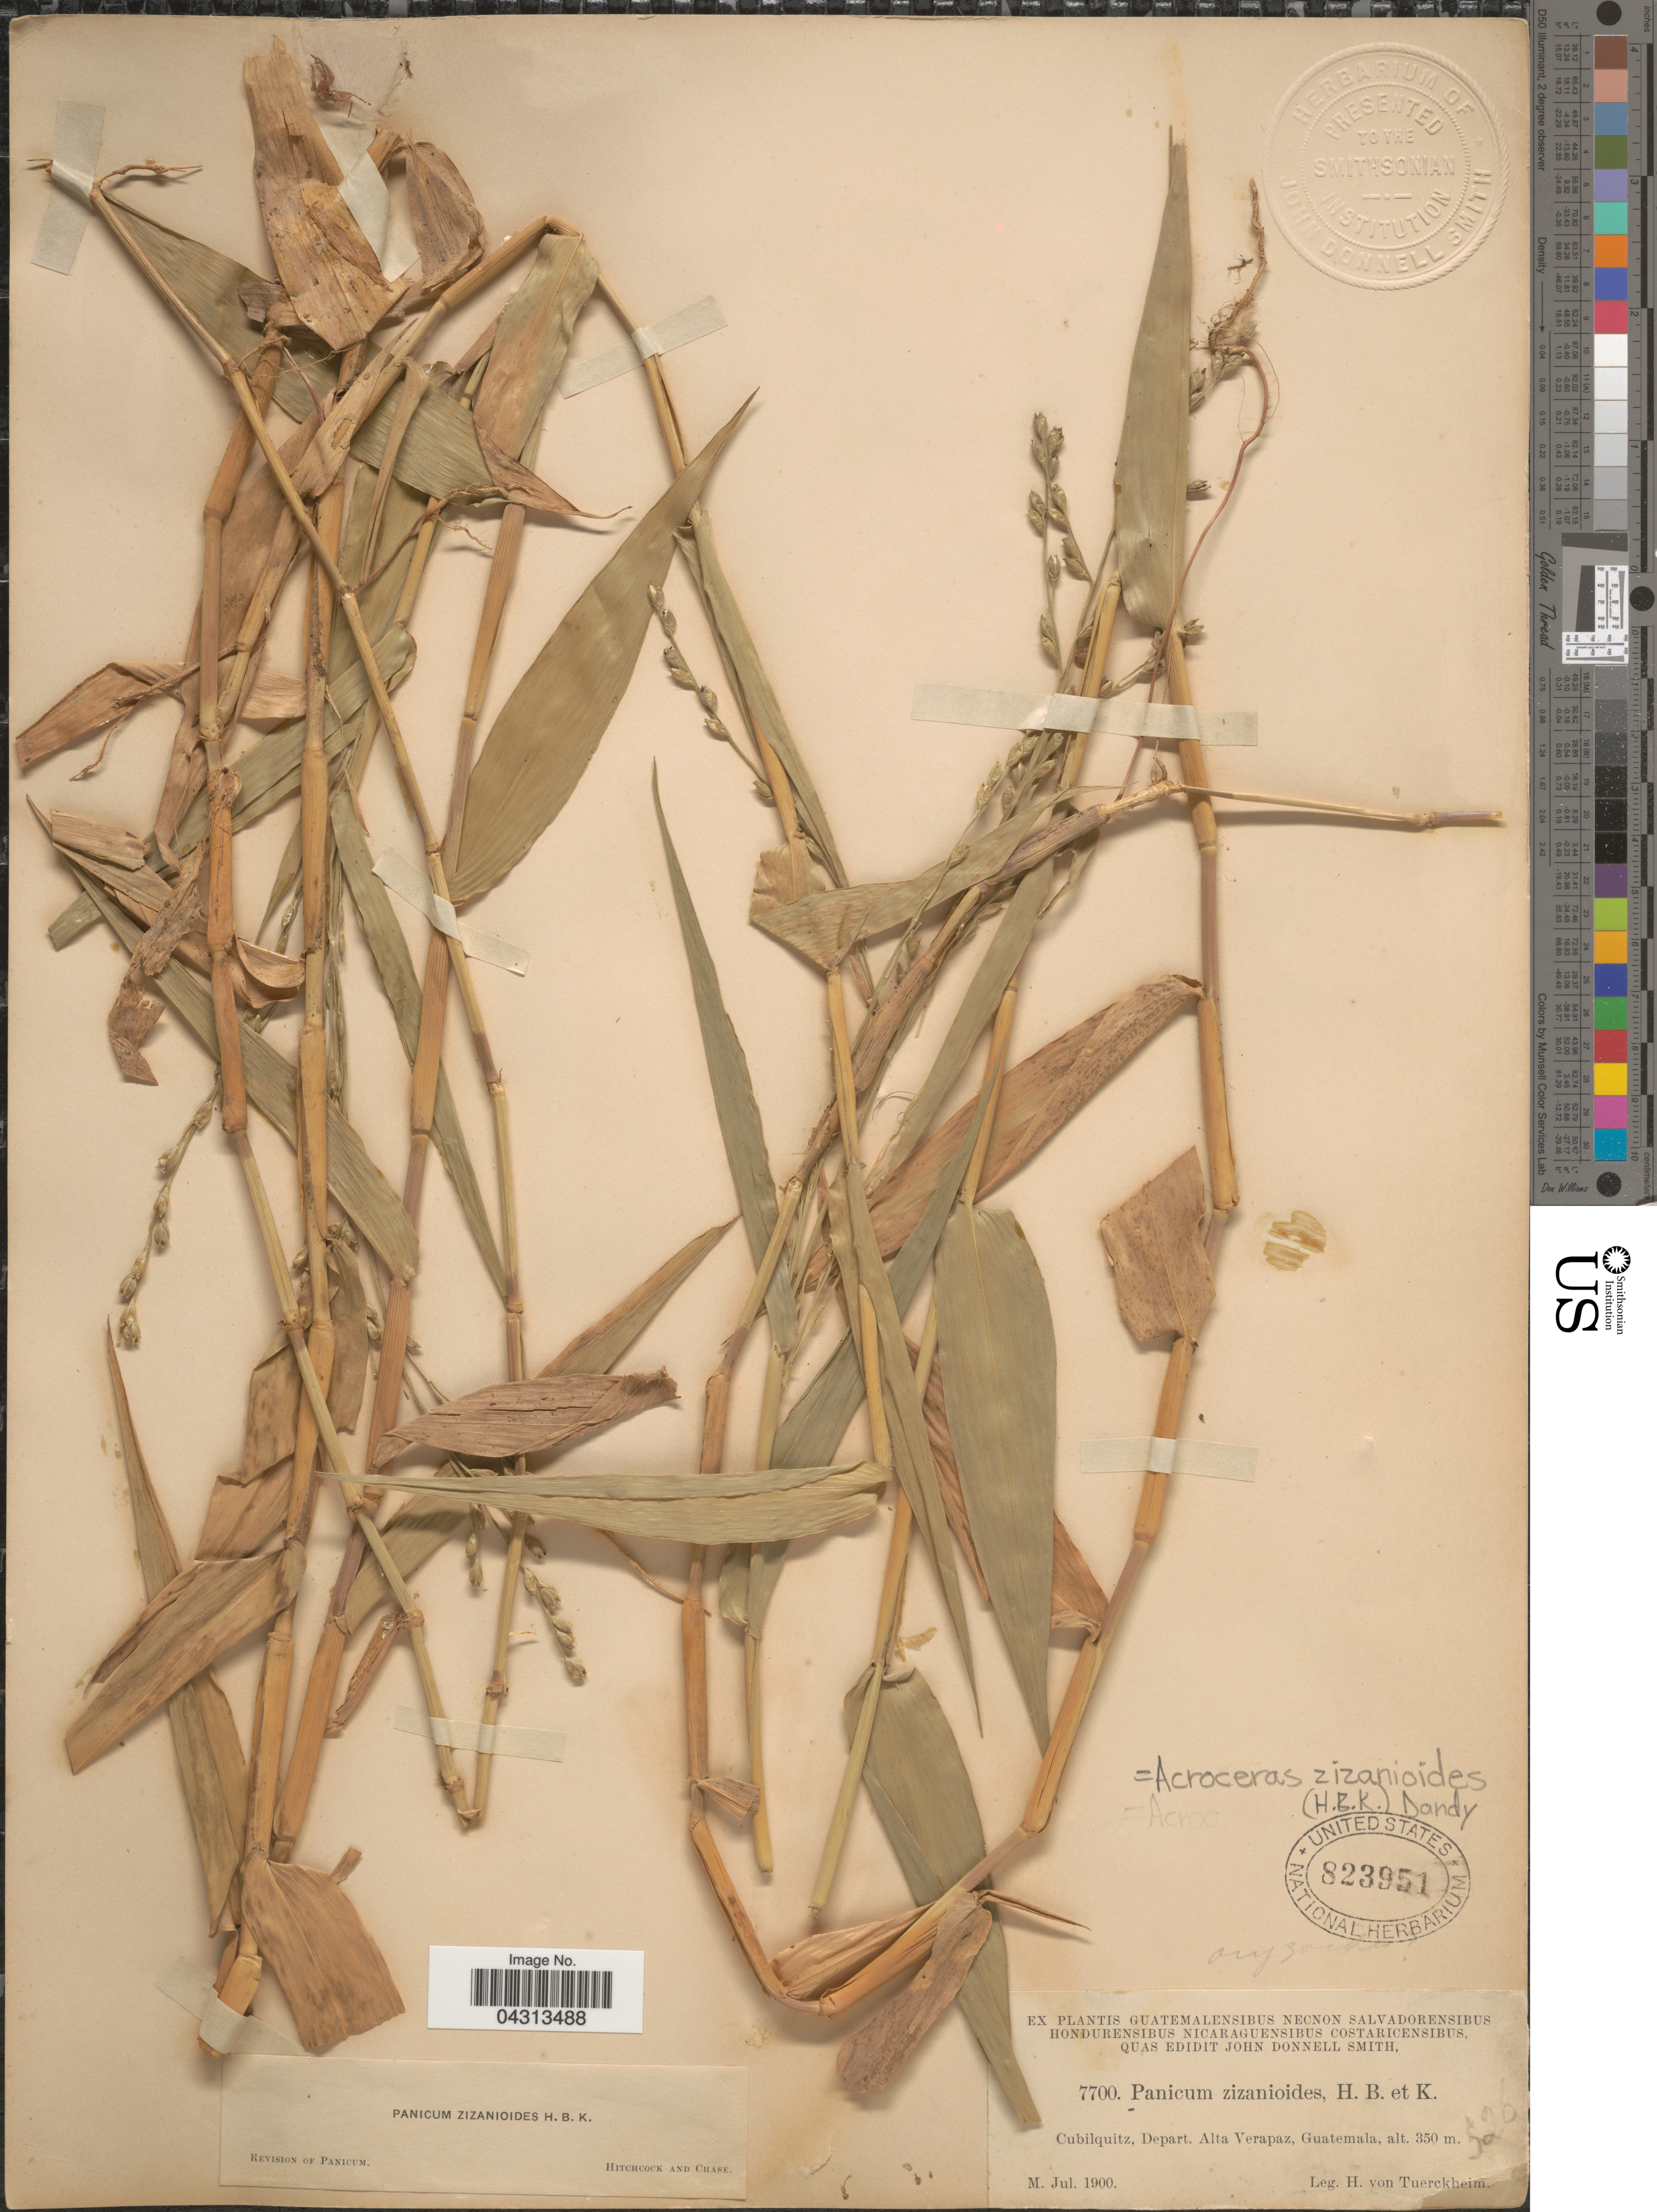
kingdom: Plantae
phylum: Tracheophyta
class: Liliopsida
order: Poales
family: Poaceae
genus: Acroceras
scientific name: Acroceras zizanioides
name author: (Kunth) Dandy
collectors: H. von Tuerckheim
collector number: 7700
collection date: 1900-07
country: Guatemala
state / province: Alta Verapaz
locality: Cubilquitz, Depart. Alta Verapaz.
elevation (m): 350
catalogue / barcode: US 823951